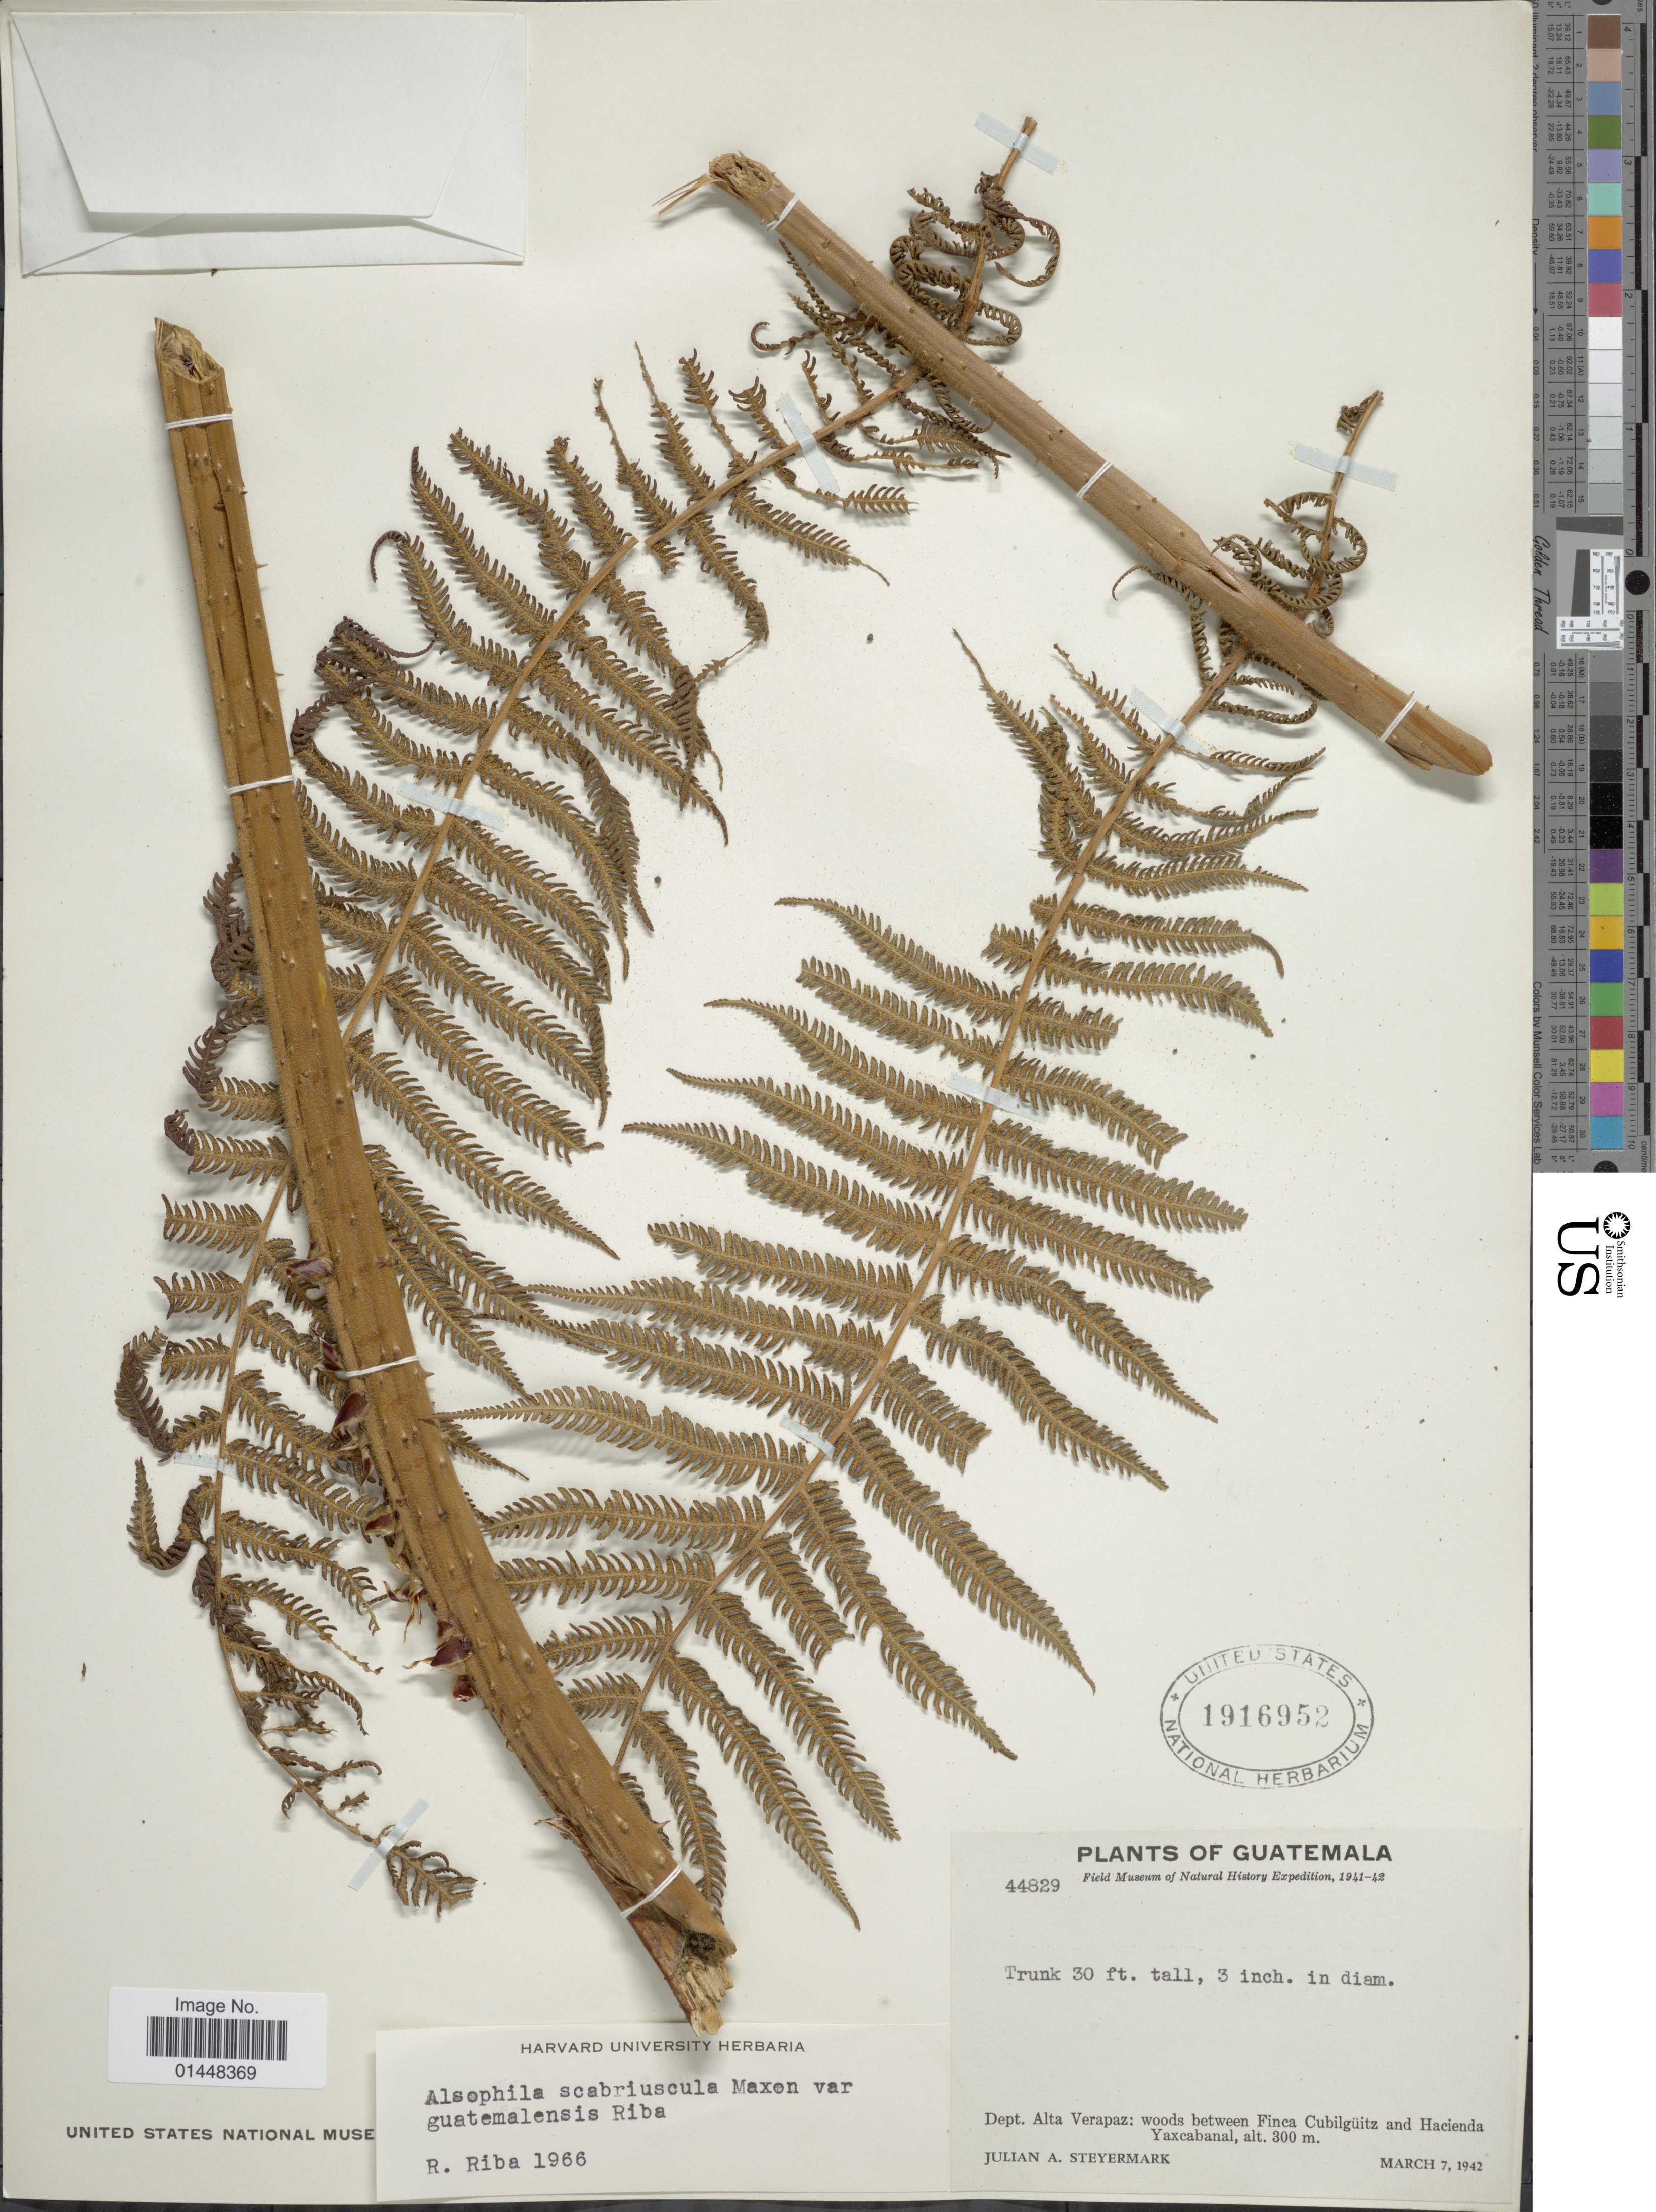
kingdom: Plantae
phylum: Tracheophyta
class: Polypodiopsida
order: Cyatheales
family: Cyatheaceae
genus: Cyathea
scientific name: Cyathea bicrenata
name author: Liebm.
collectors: J. Steyermark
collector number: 44829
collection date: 1942-03-07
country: Guatemala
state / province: Alta Verapaz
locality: Guatemala, Dept. Alta Verapaz: woods between Finca Cubilguitz and Hacienda Yaxcabanal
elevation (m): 300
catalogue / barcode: US 1916952